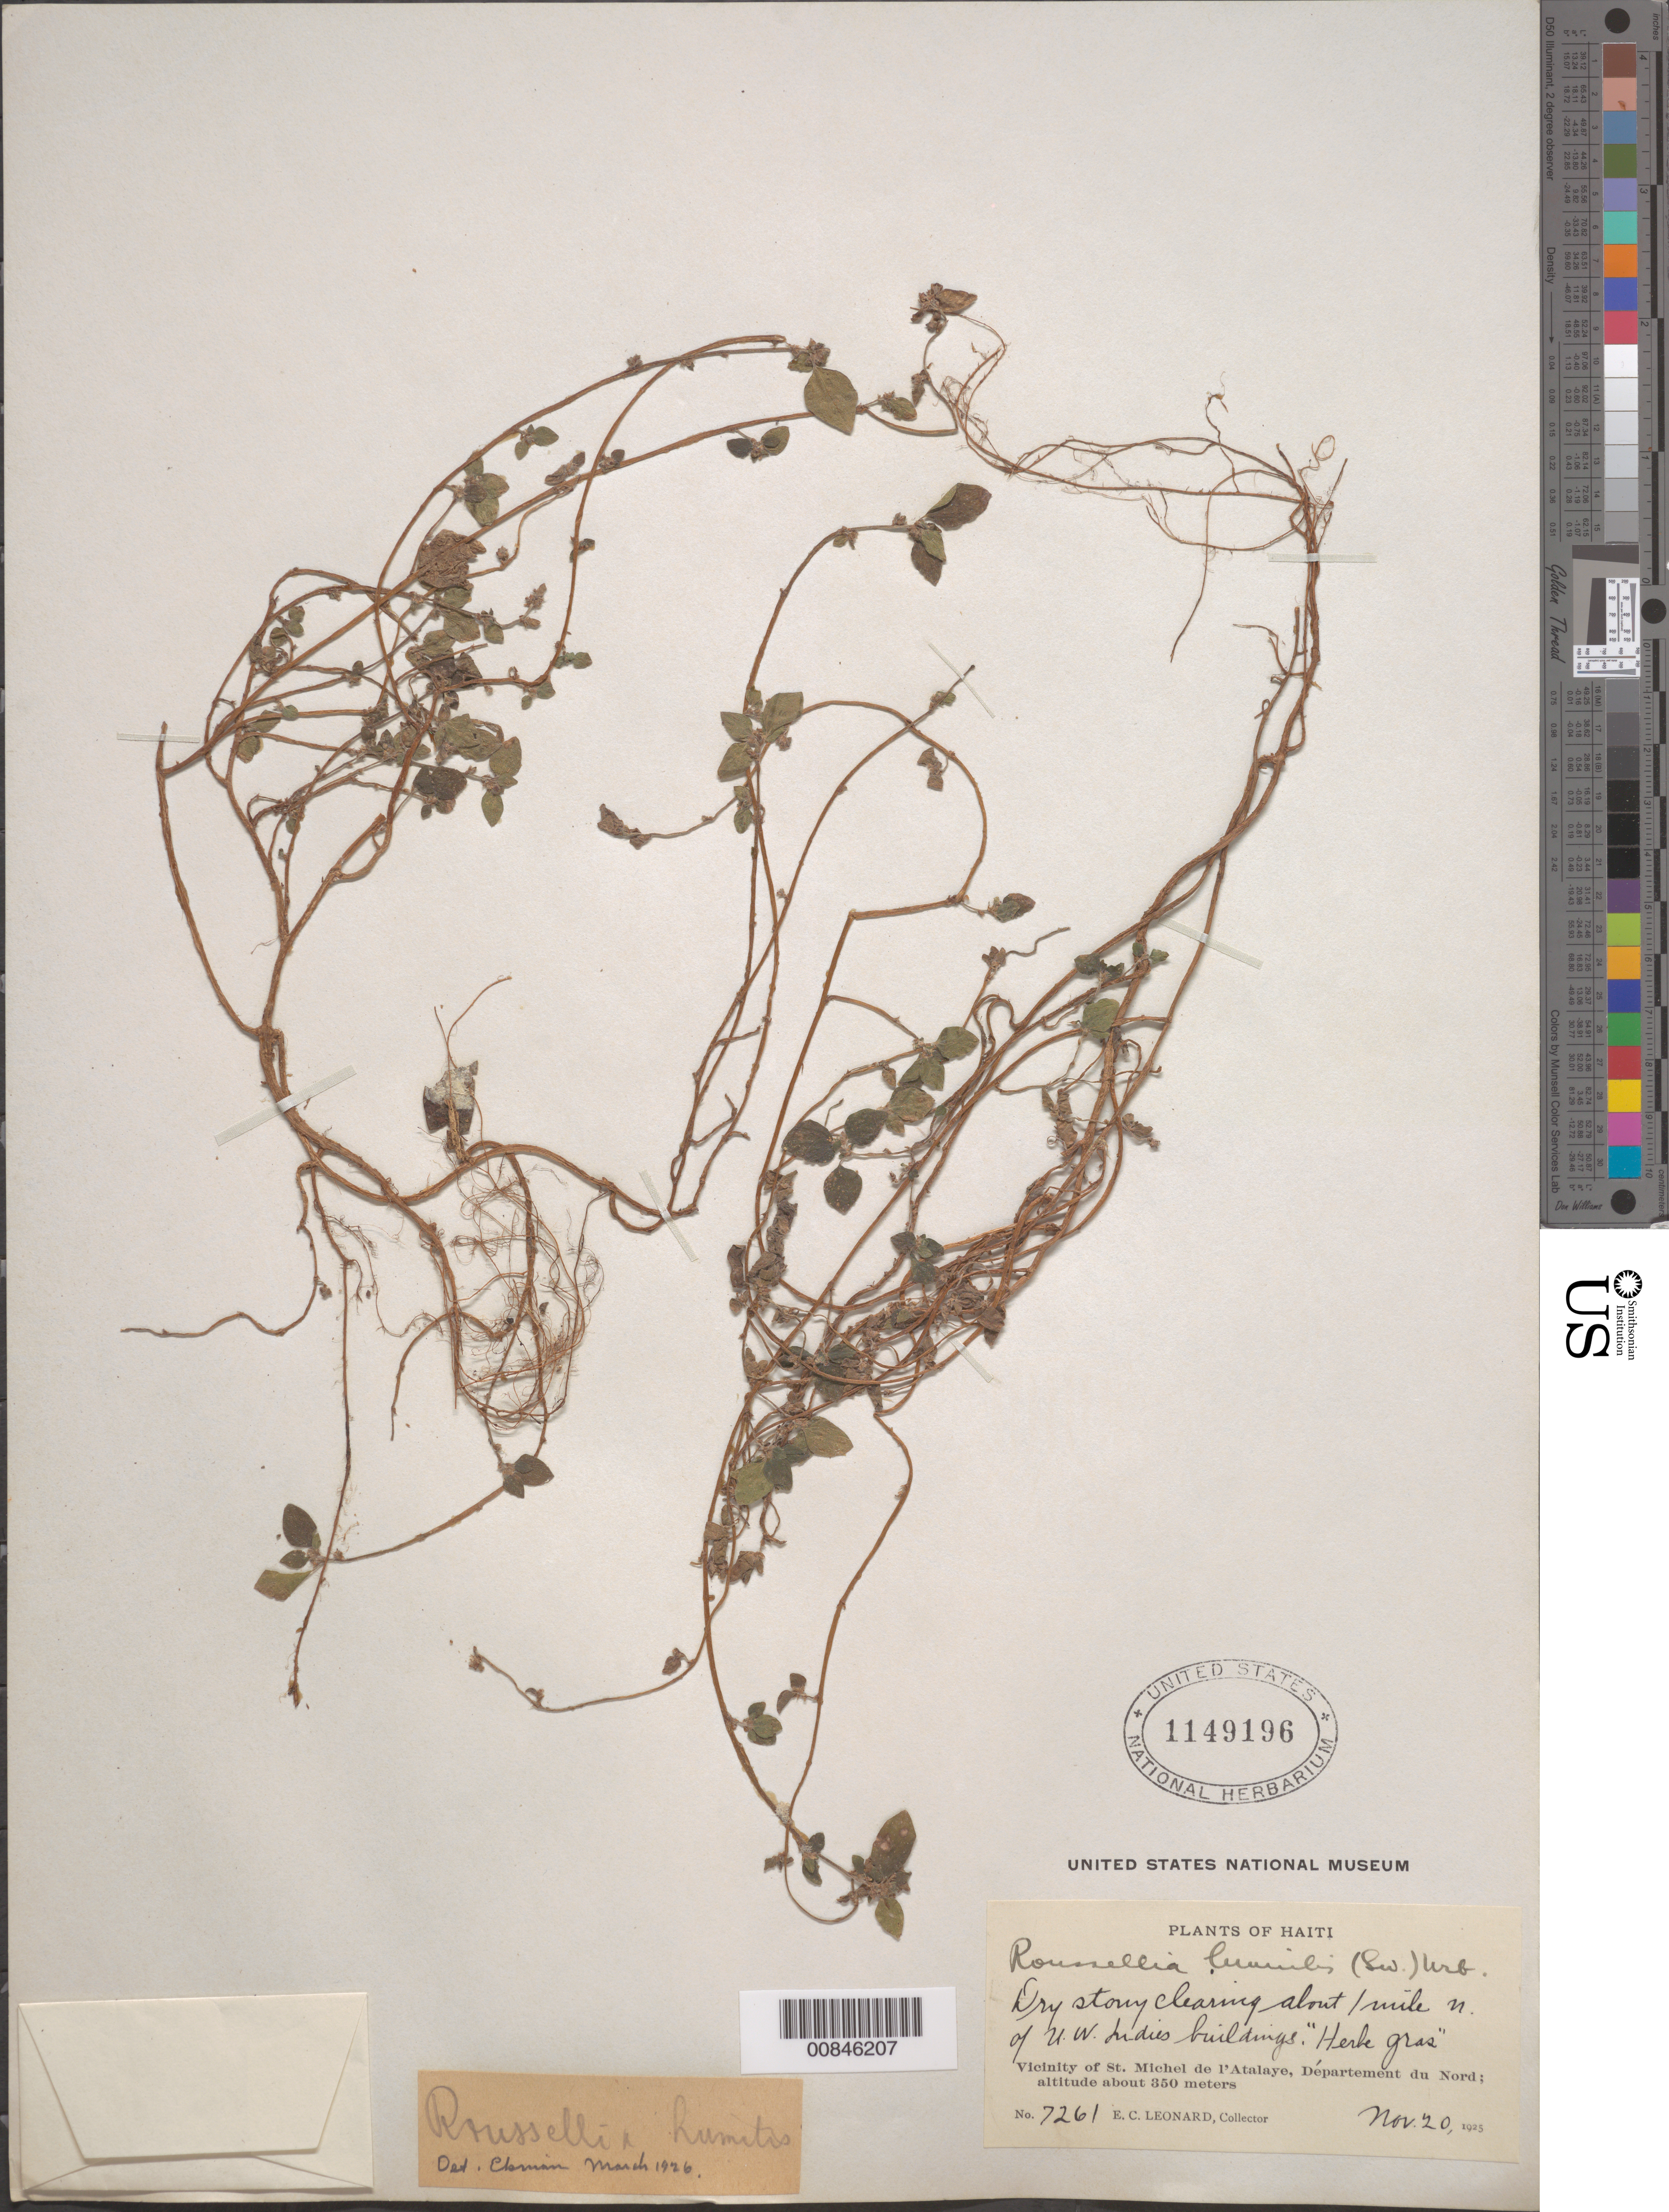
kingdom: Plantae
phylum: Tracheophyta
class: Magnoliopsida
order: Rosales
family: Urticaceae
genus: Rousselia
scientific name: Rousselia humilis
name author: (Sw.) Urb.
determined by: Ekman, E. L.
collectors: E. C. Leonard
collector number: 7261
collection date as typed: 20 Nov 1925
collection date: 1925-11-20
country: Haiti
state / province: Nord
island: Hispaniola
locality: Vicinity of St. Michel de l'Atalaye. About 1 mile N of U.W. Indies buildings.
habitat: Dry stony clearing.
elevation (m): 350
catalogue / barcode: US 1149196